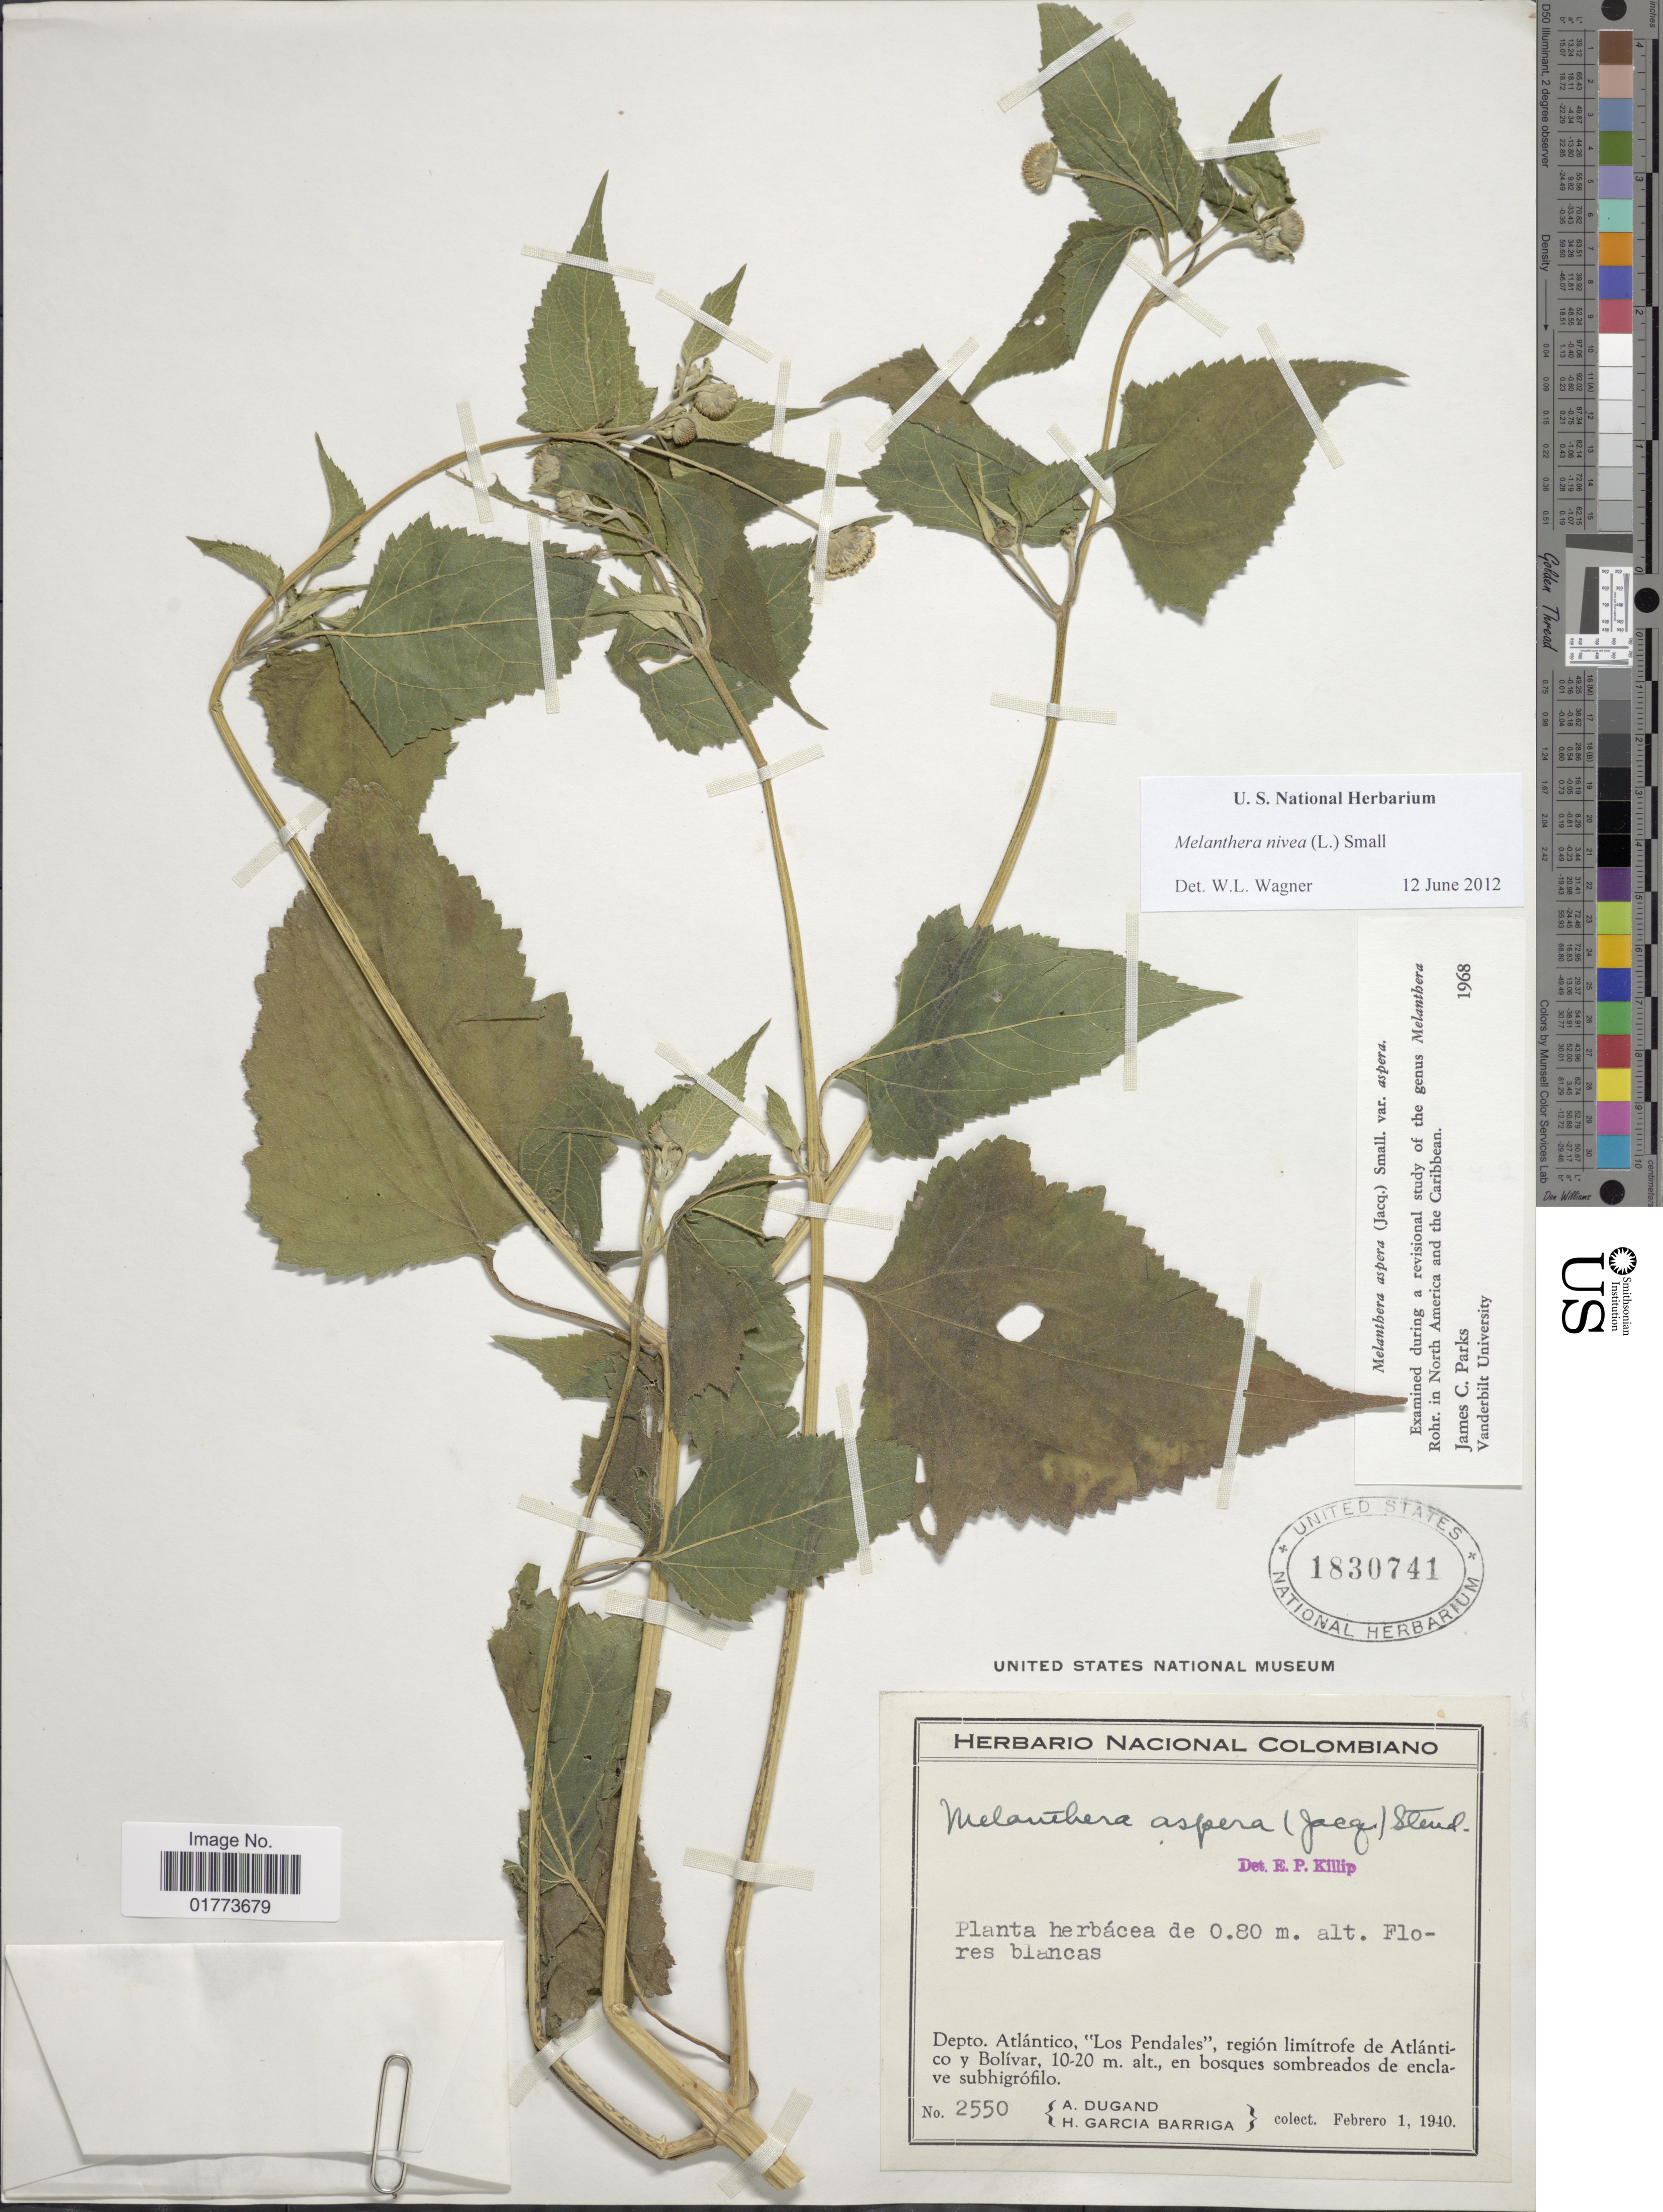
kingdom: Plantae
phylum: Tracheophyta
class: Magnoliopsida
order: Asterales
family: Asteraceae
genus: Melanthera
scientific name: Melanthera nivea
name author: (L.) Small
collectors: A. Dugand & H. García Barriga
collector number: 225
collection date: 1940-02-01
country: Colombia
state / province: Atlántico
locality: Depto. Atlántico, "los Pendales", region limitrofe de Atlántico y Bolivar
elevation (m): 10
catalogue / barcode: US 1830741